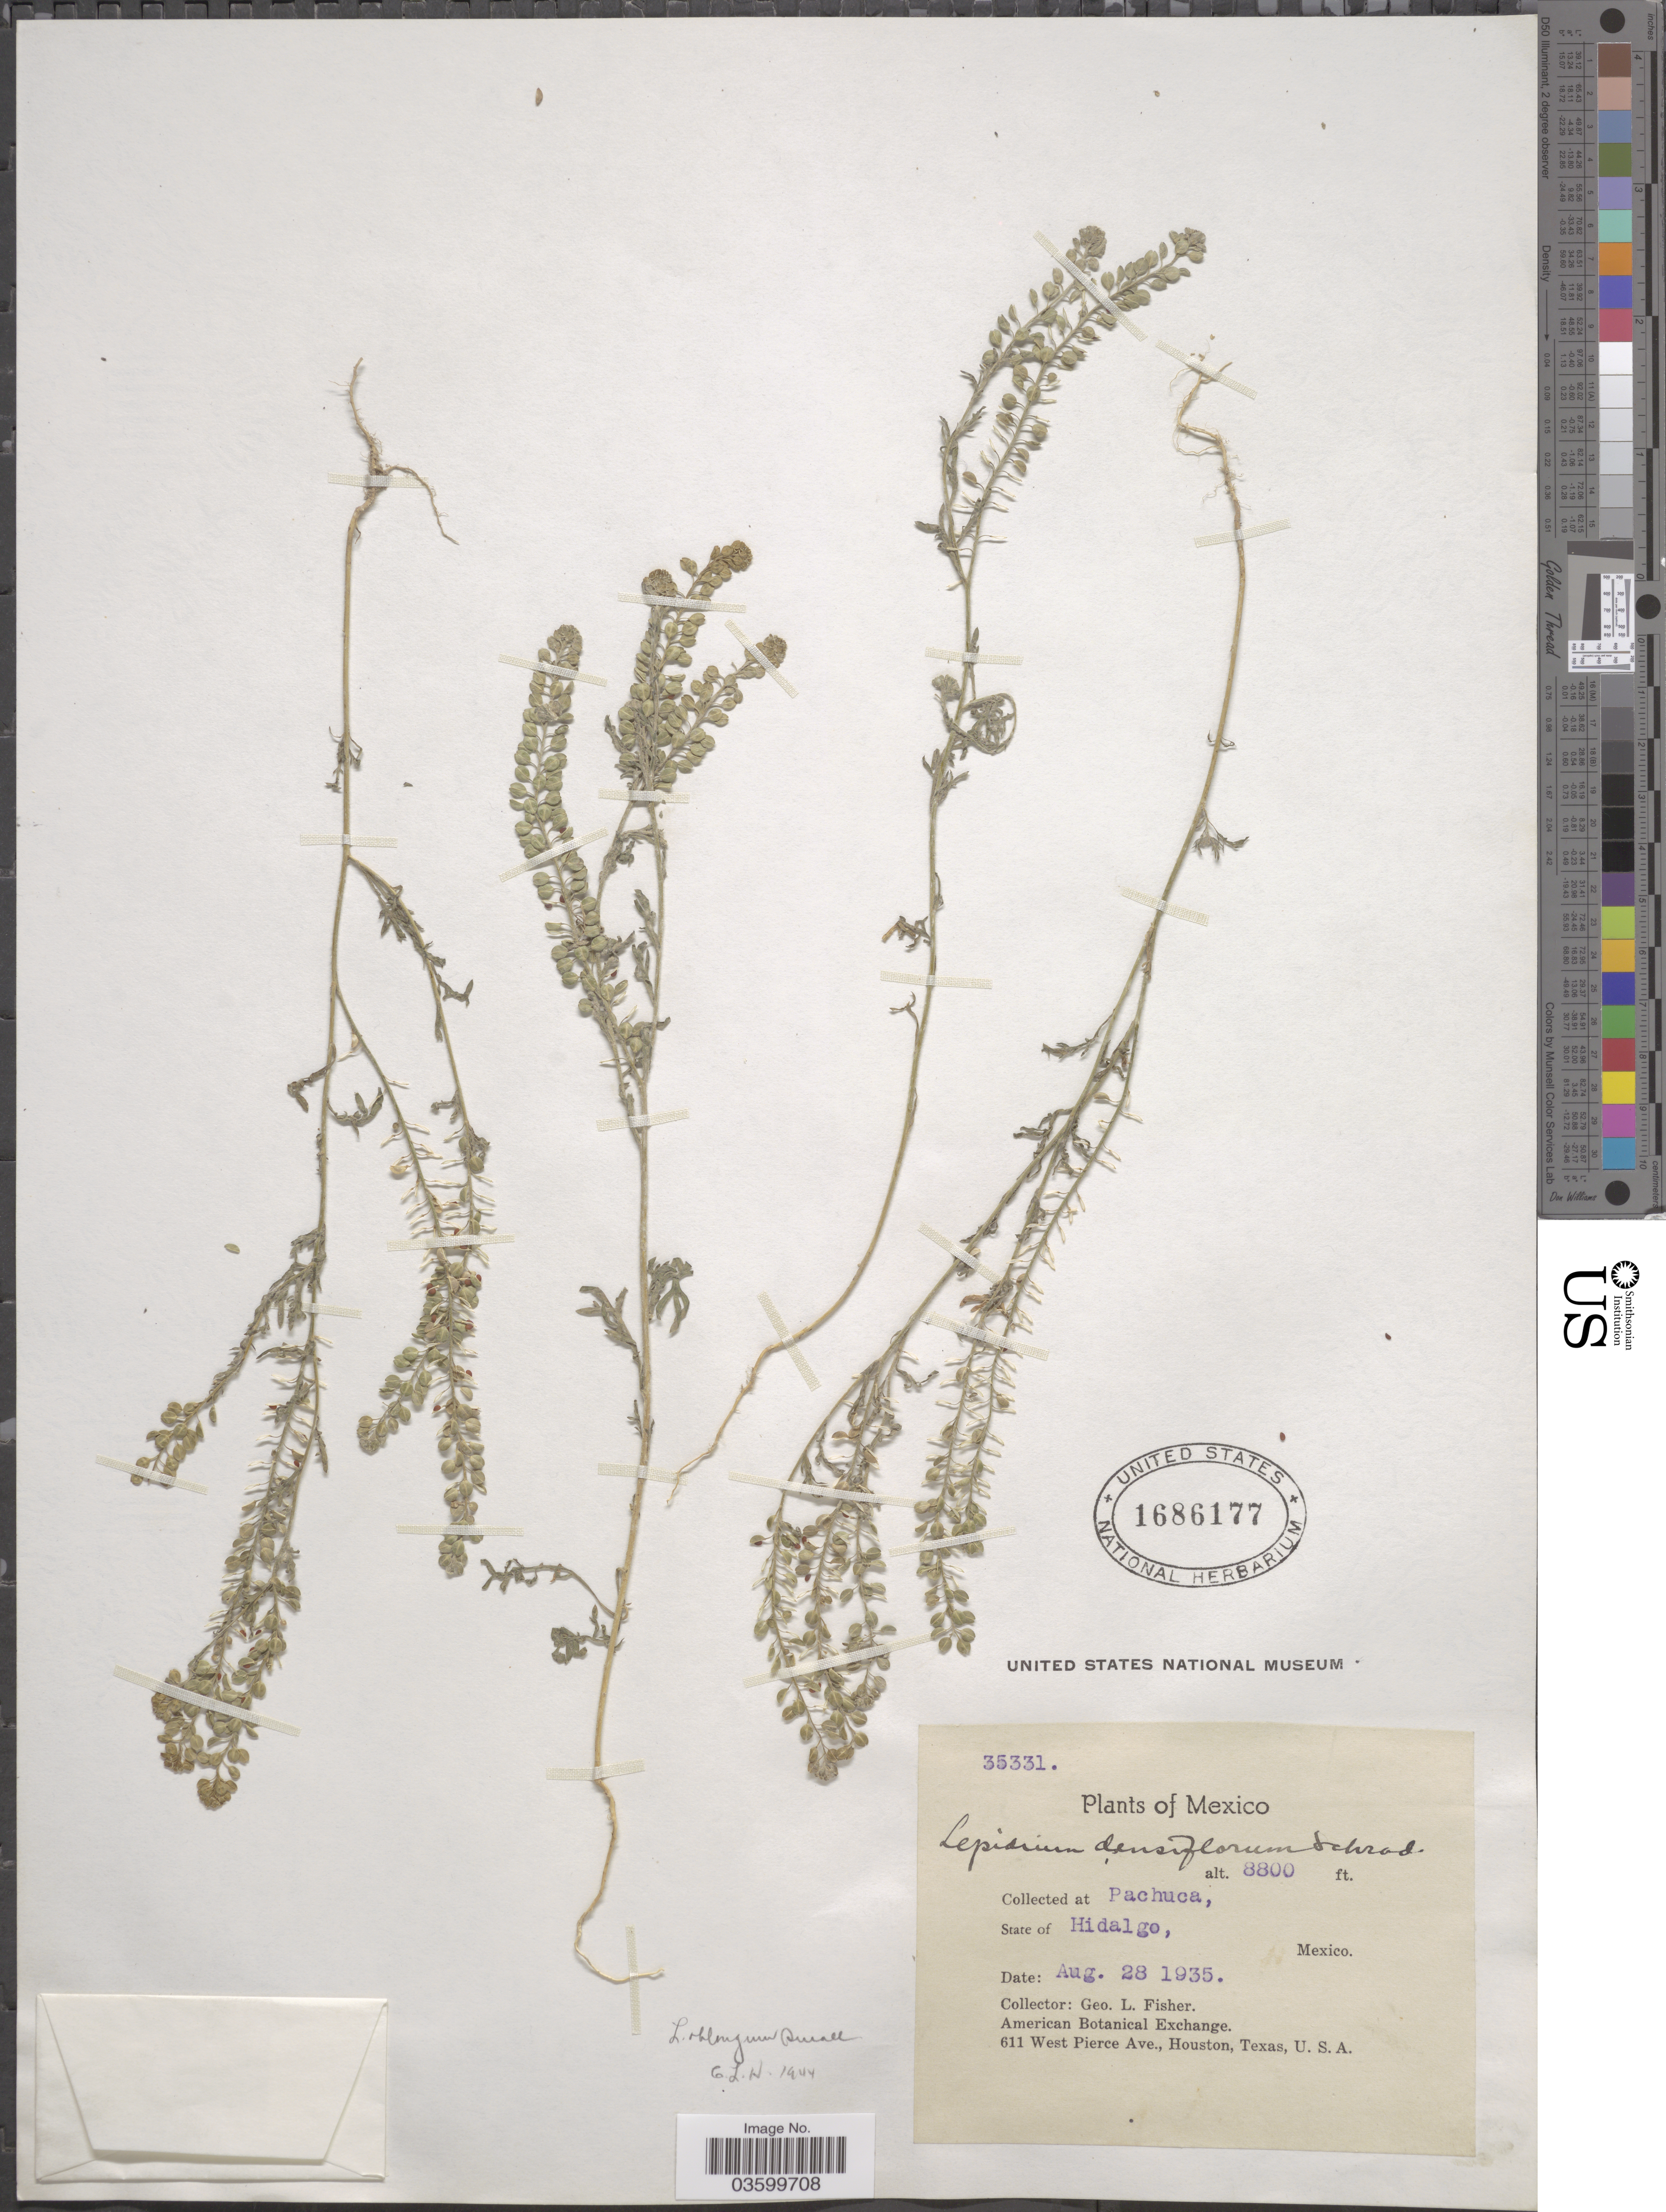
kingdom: Plantae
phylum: Tracheophyta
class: Magnoliopsida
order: Brassicales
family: Brassicaceae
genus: Lepidium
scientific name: Lepidium oblongum var. oblongum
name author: Small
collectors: G. L. Fisher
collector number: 35331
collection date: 1935-08-28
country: Mexico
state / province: Hidalgo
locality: Pachuca.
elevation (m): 2682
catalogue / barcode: US 1686177